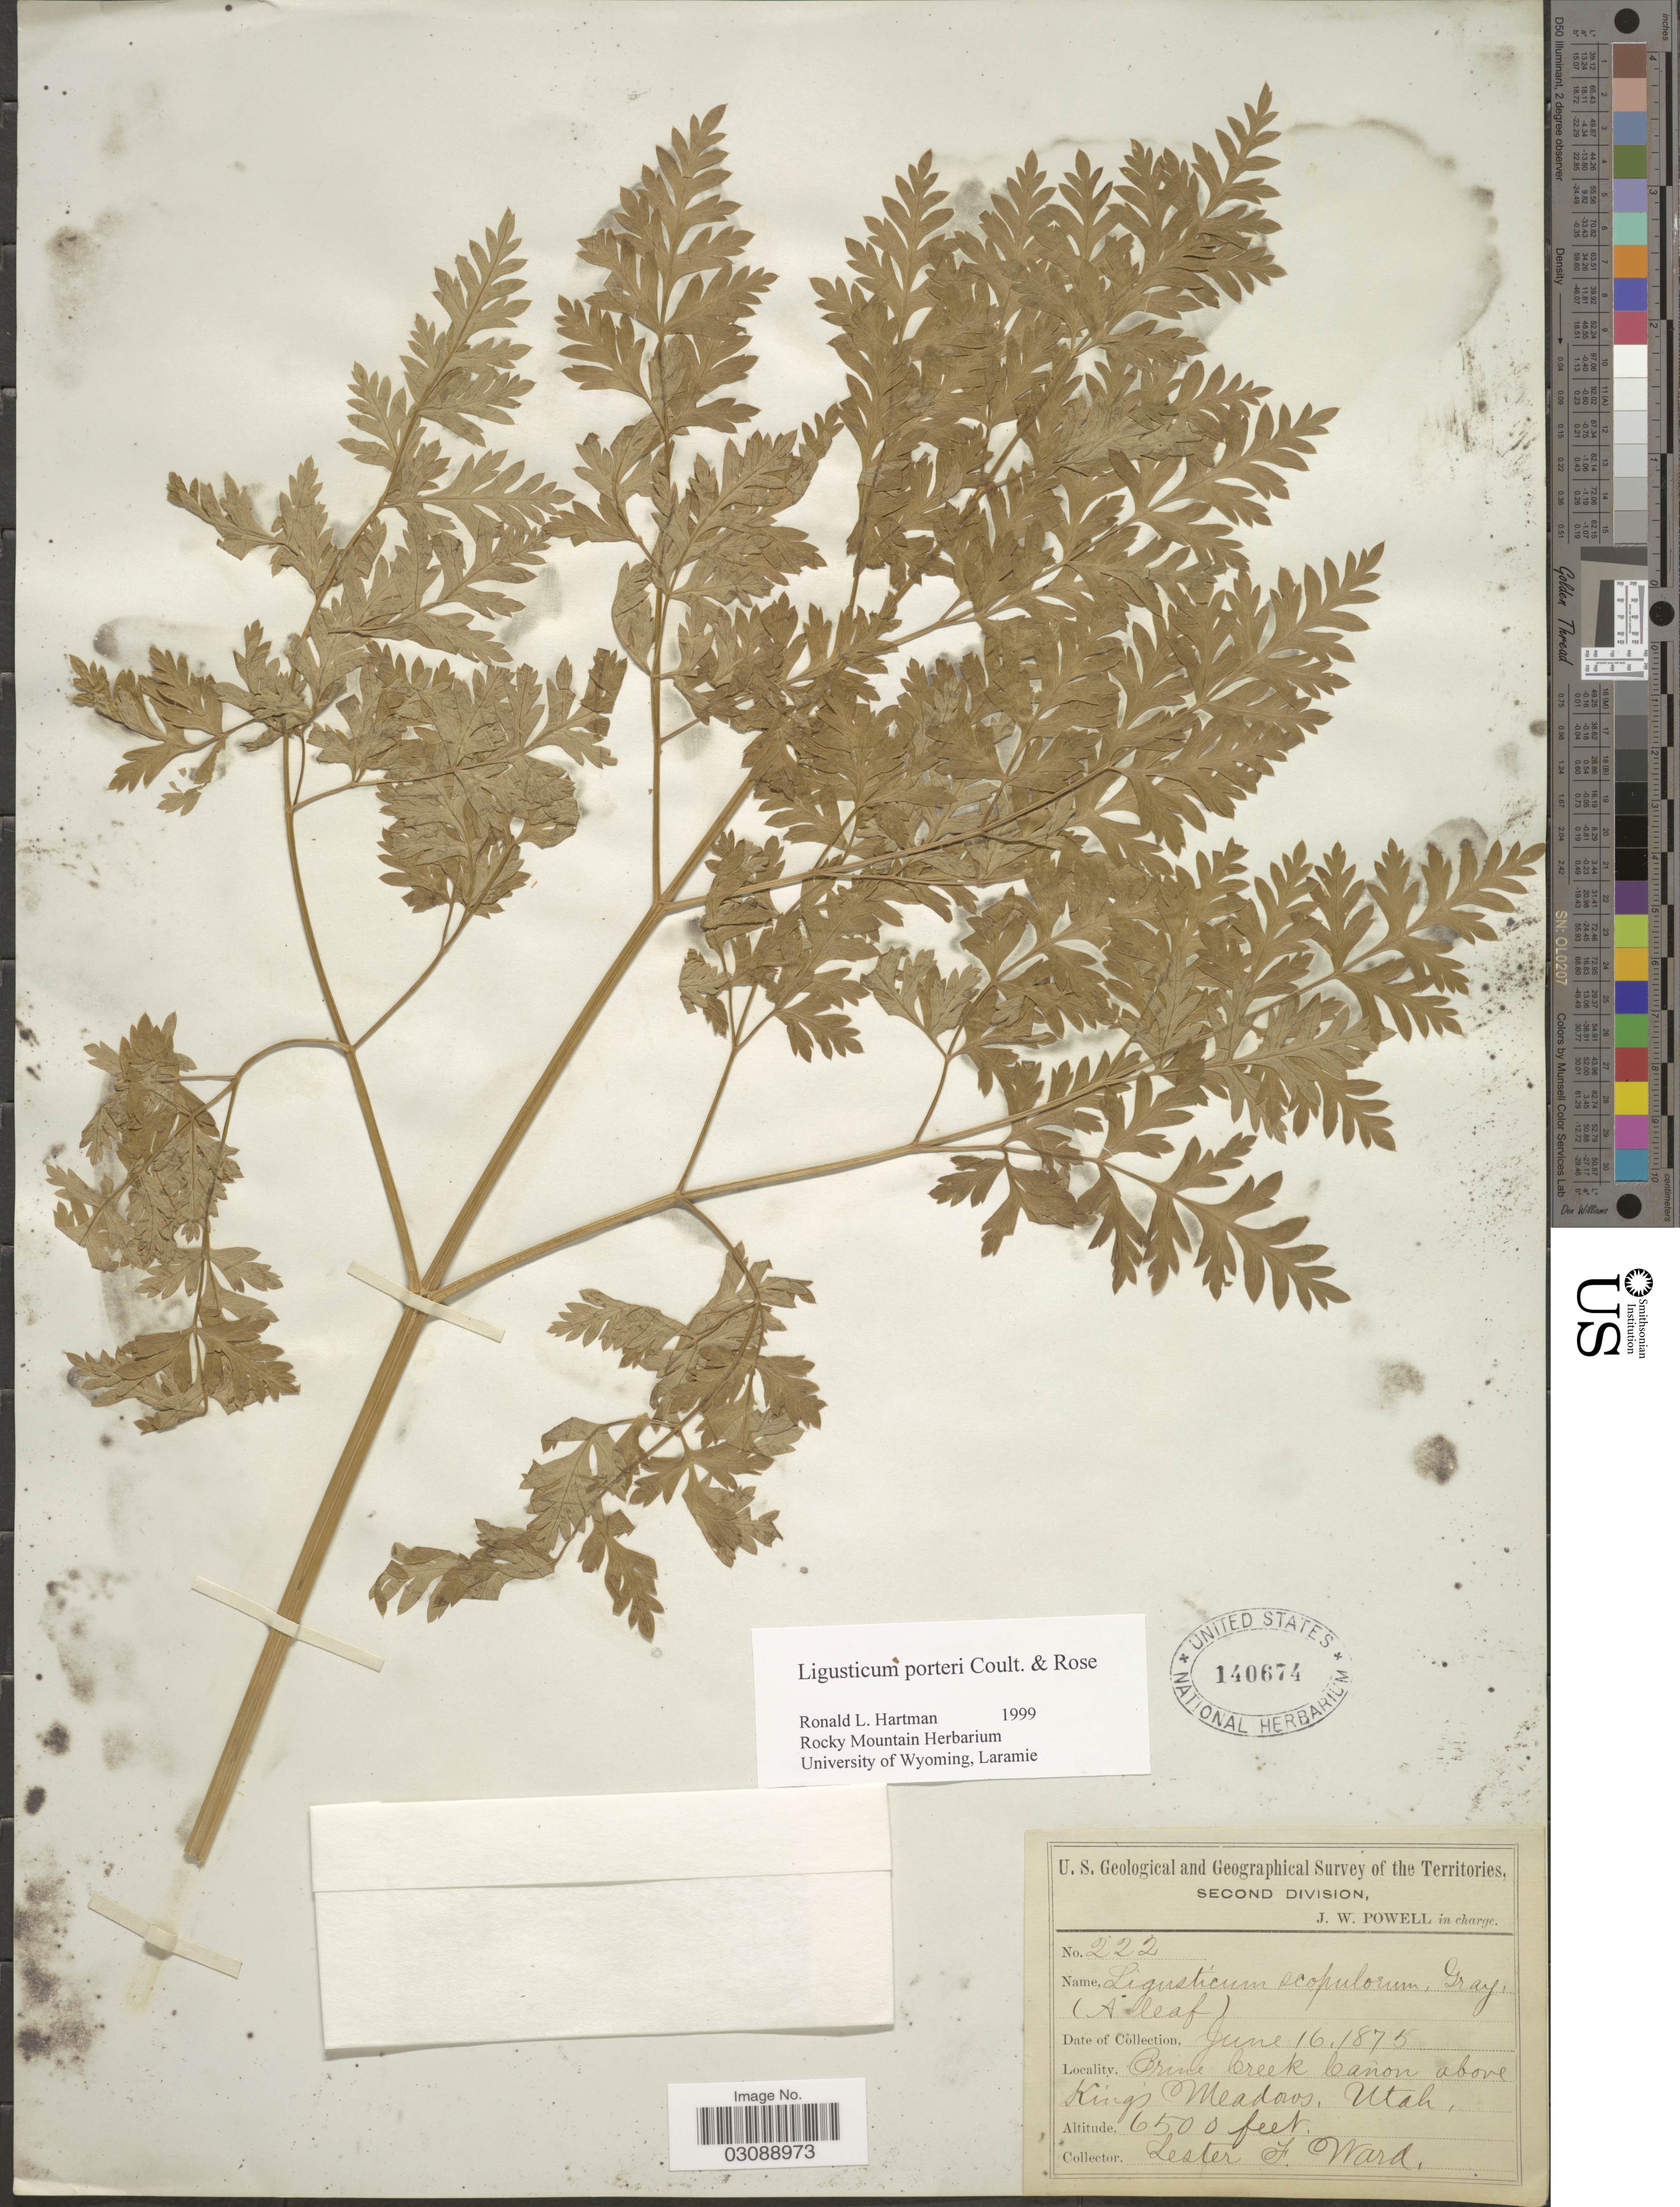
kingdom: Plantae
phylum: Tracheophyta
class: Magnoliopsida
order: Apiales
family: Apiaceae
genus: Ligusticum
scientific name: Ligusticum porteri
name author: J.M. Coult. & Rose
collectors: L. F. Ward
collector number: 222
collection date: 1875-06-16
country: United States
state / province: Utah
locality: Prine Creek Cañon above King's Meadows.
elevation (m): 1981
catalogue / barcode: US 140674